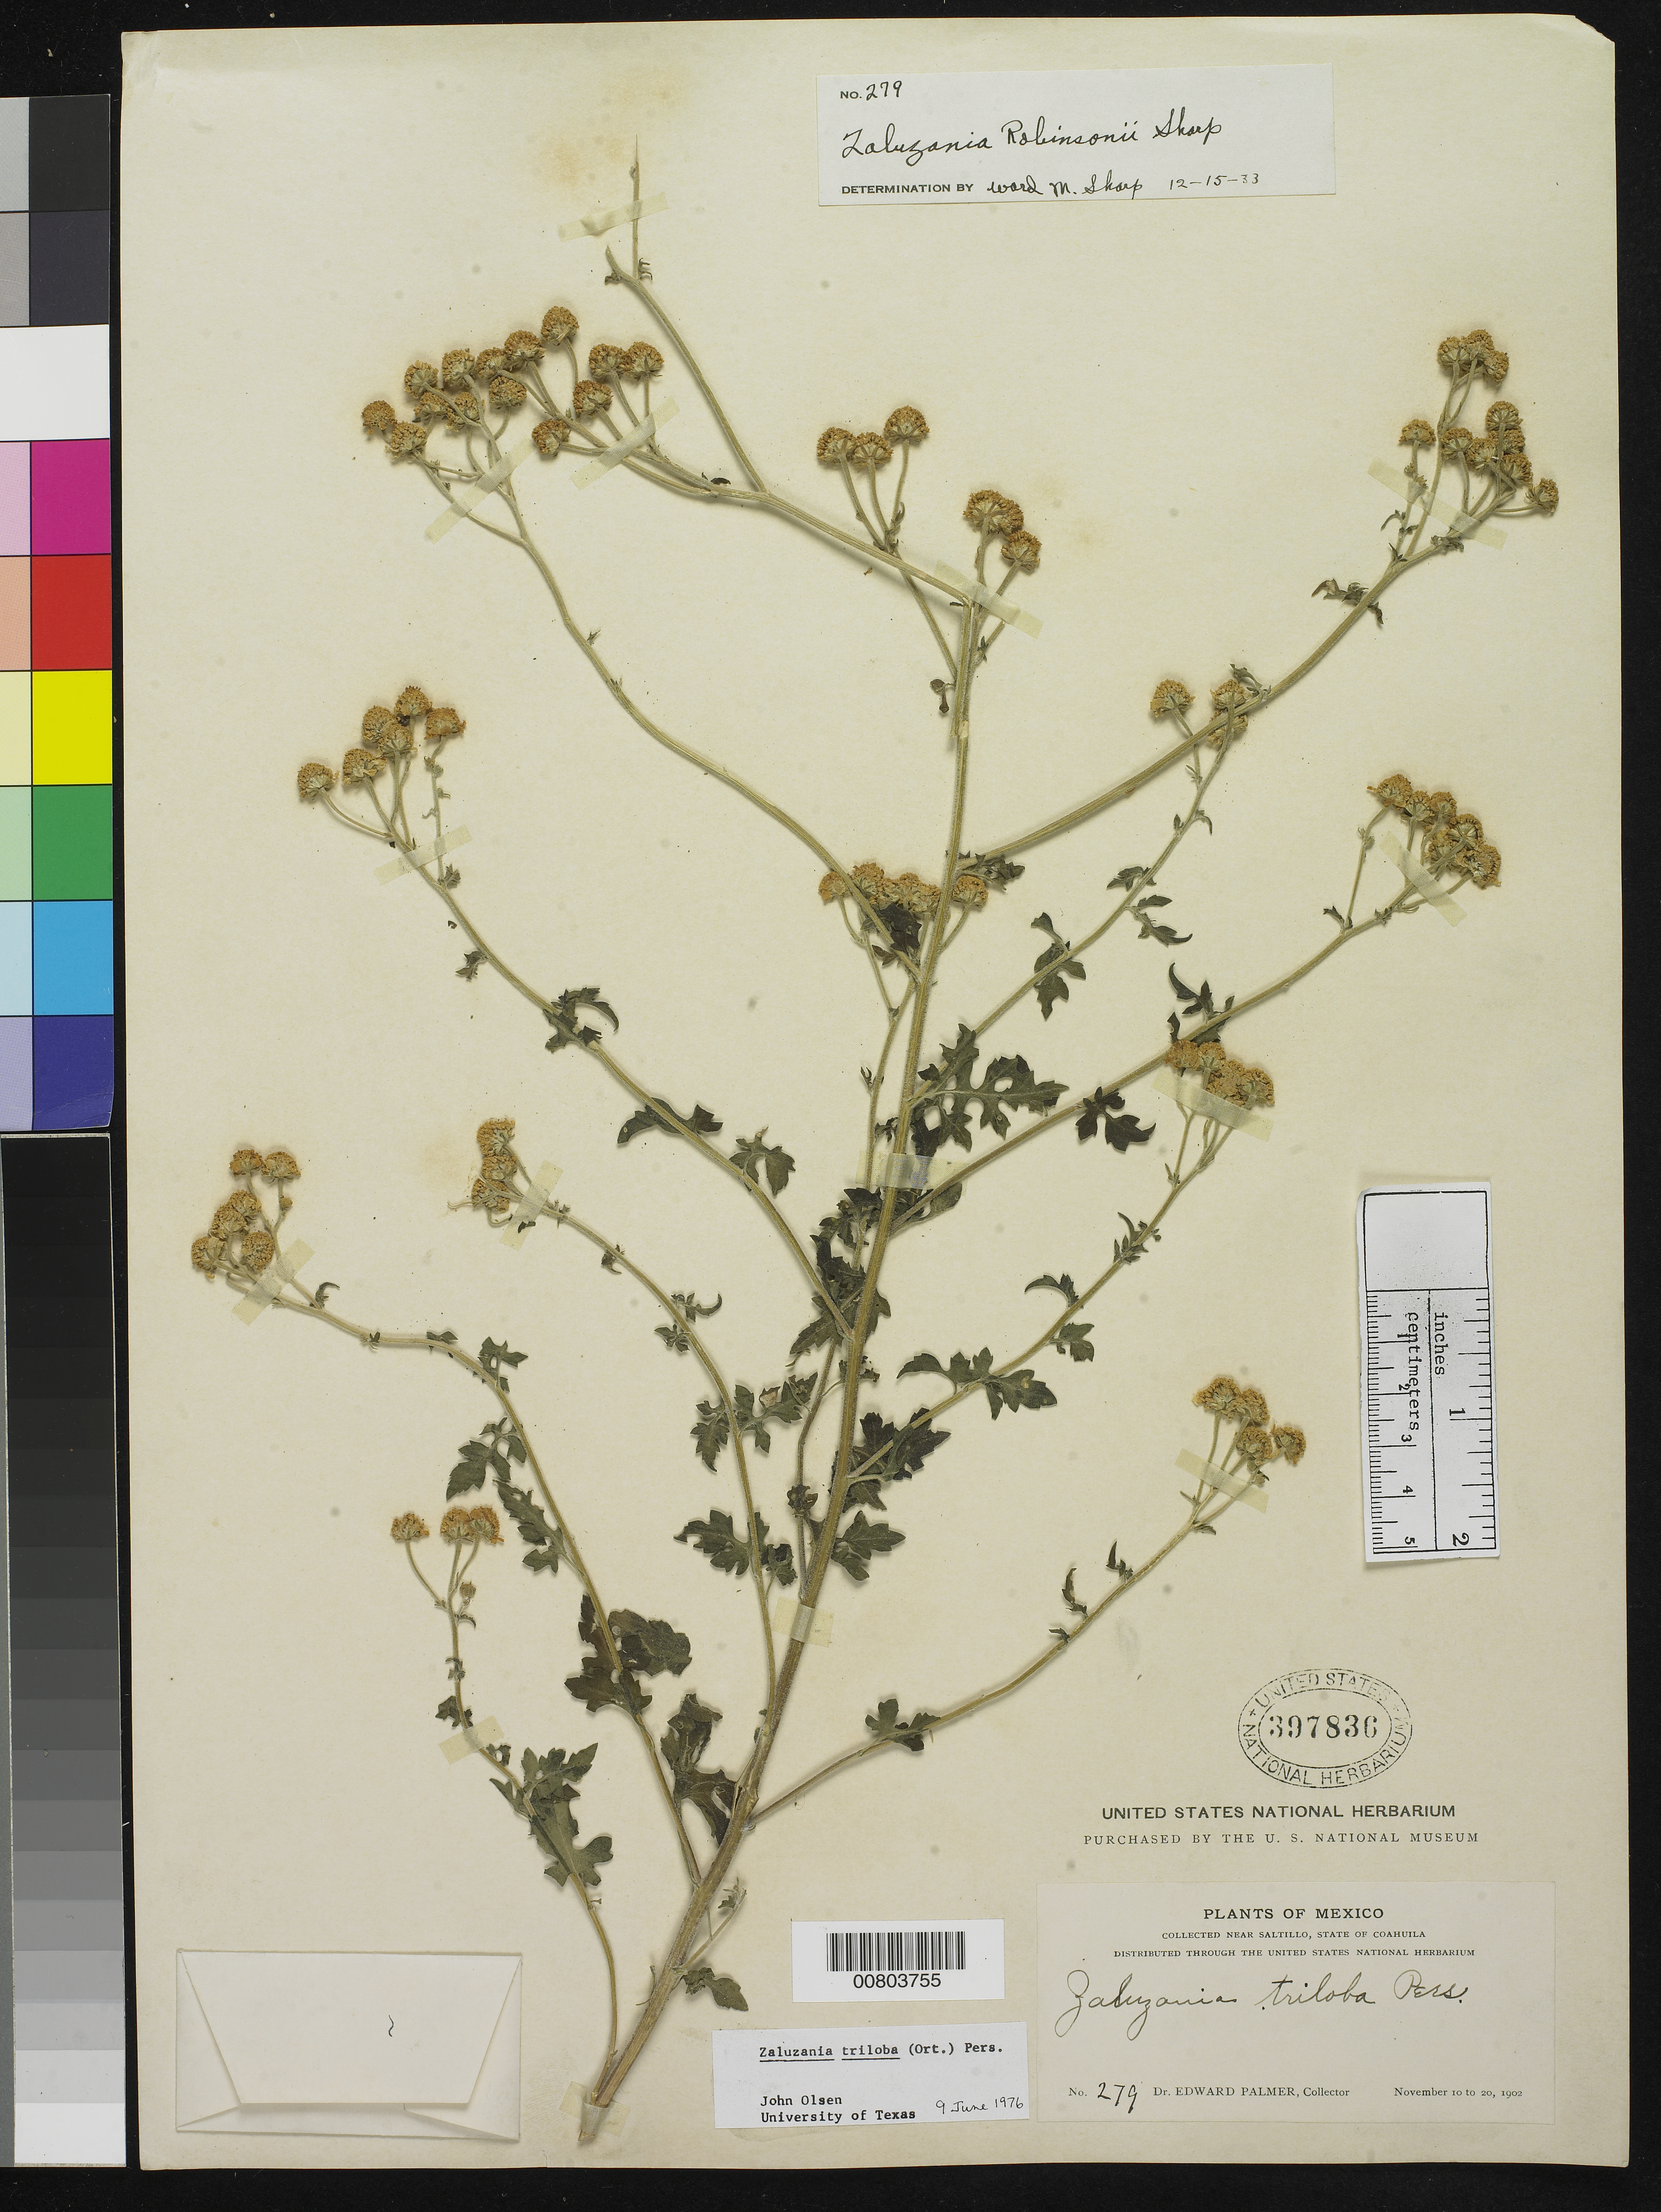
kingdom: Plantae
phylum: Tracheophyta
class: Magnoliopsida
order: Asterales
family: Asteraceae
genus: Zaluzania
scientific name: Zaluzania triloba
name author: (Ortega) Pers.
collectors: E. Palmer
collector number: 279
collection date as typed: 10 Nov 1902 to 20 Nov 1902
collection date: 1902-11-10/1902-11-20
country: Mexico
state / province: Coahuila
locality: Near Saltillo, Coahuila.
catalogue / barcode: US 397836